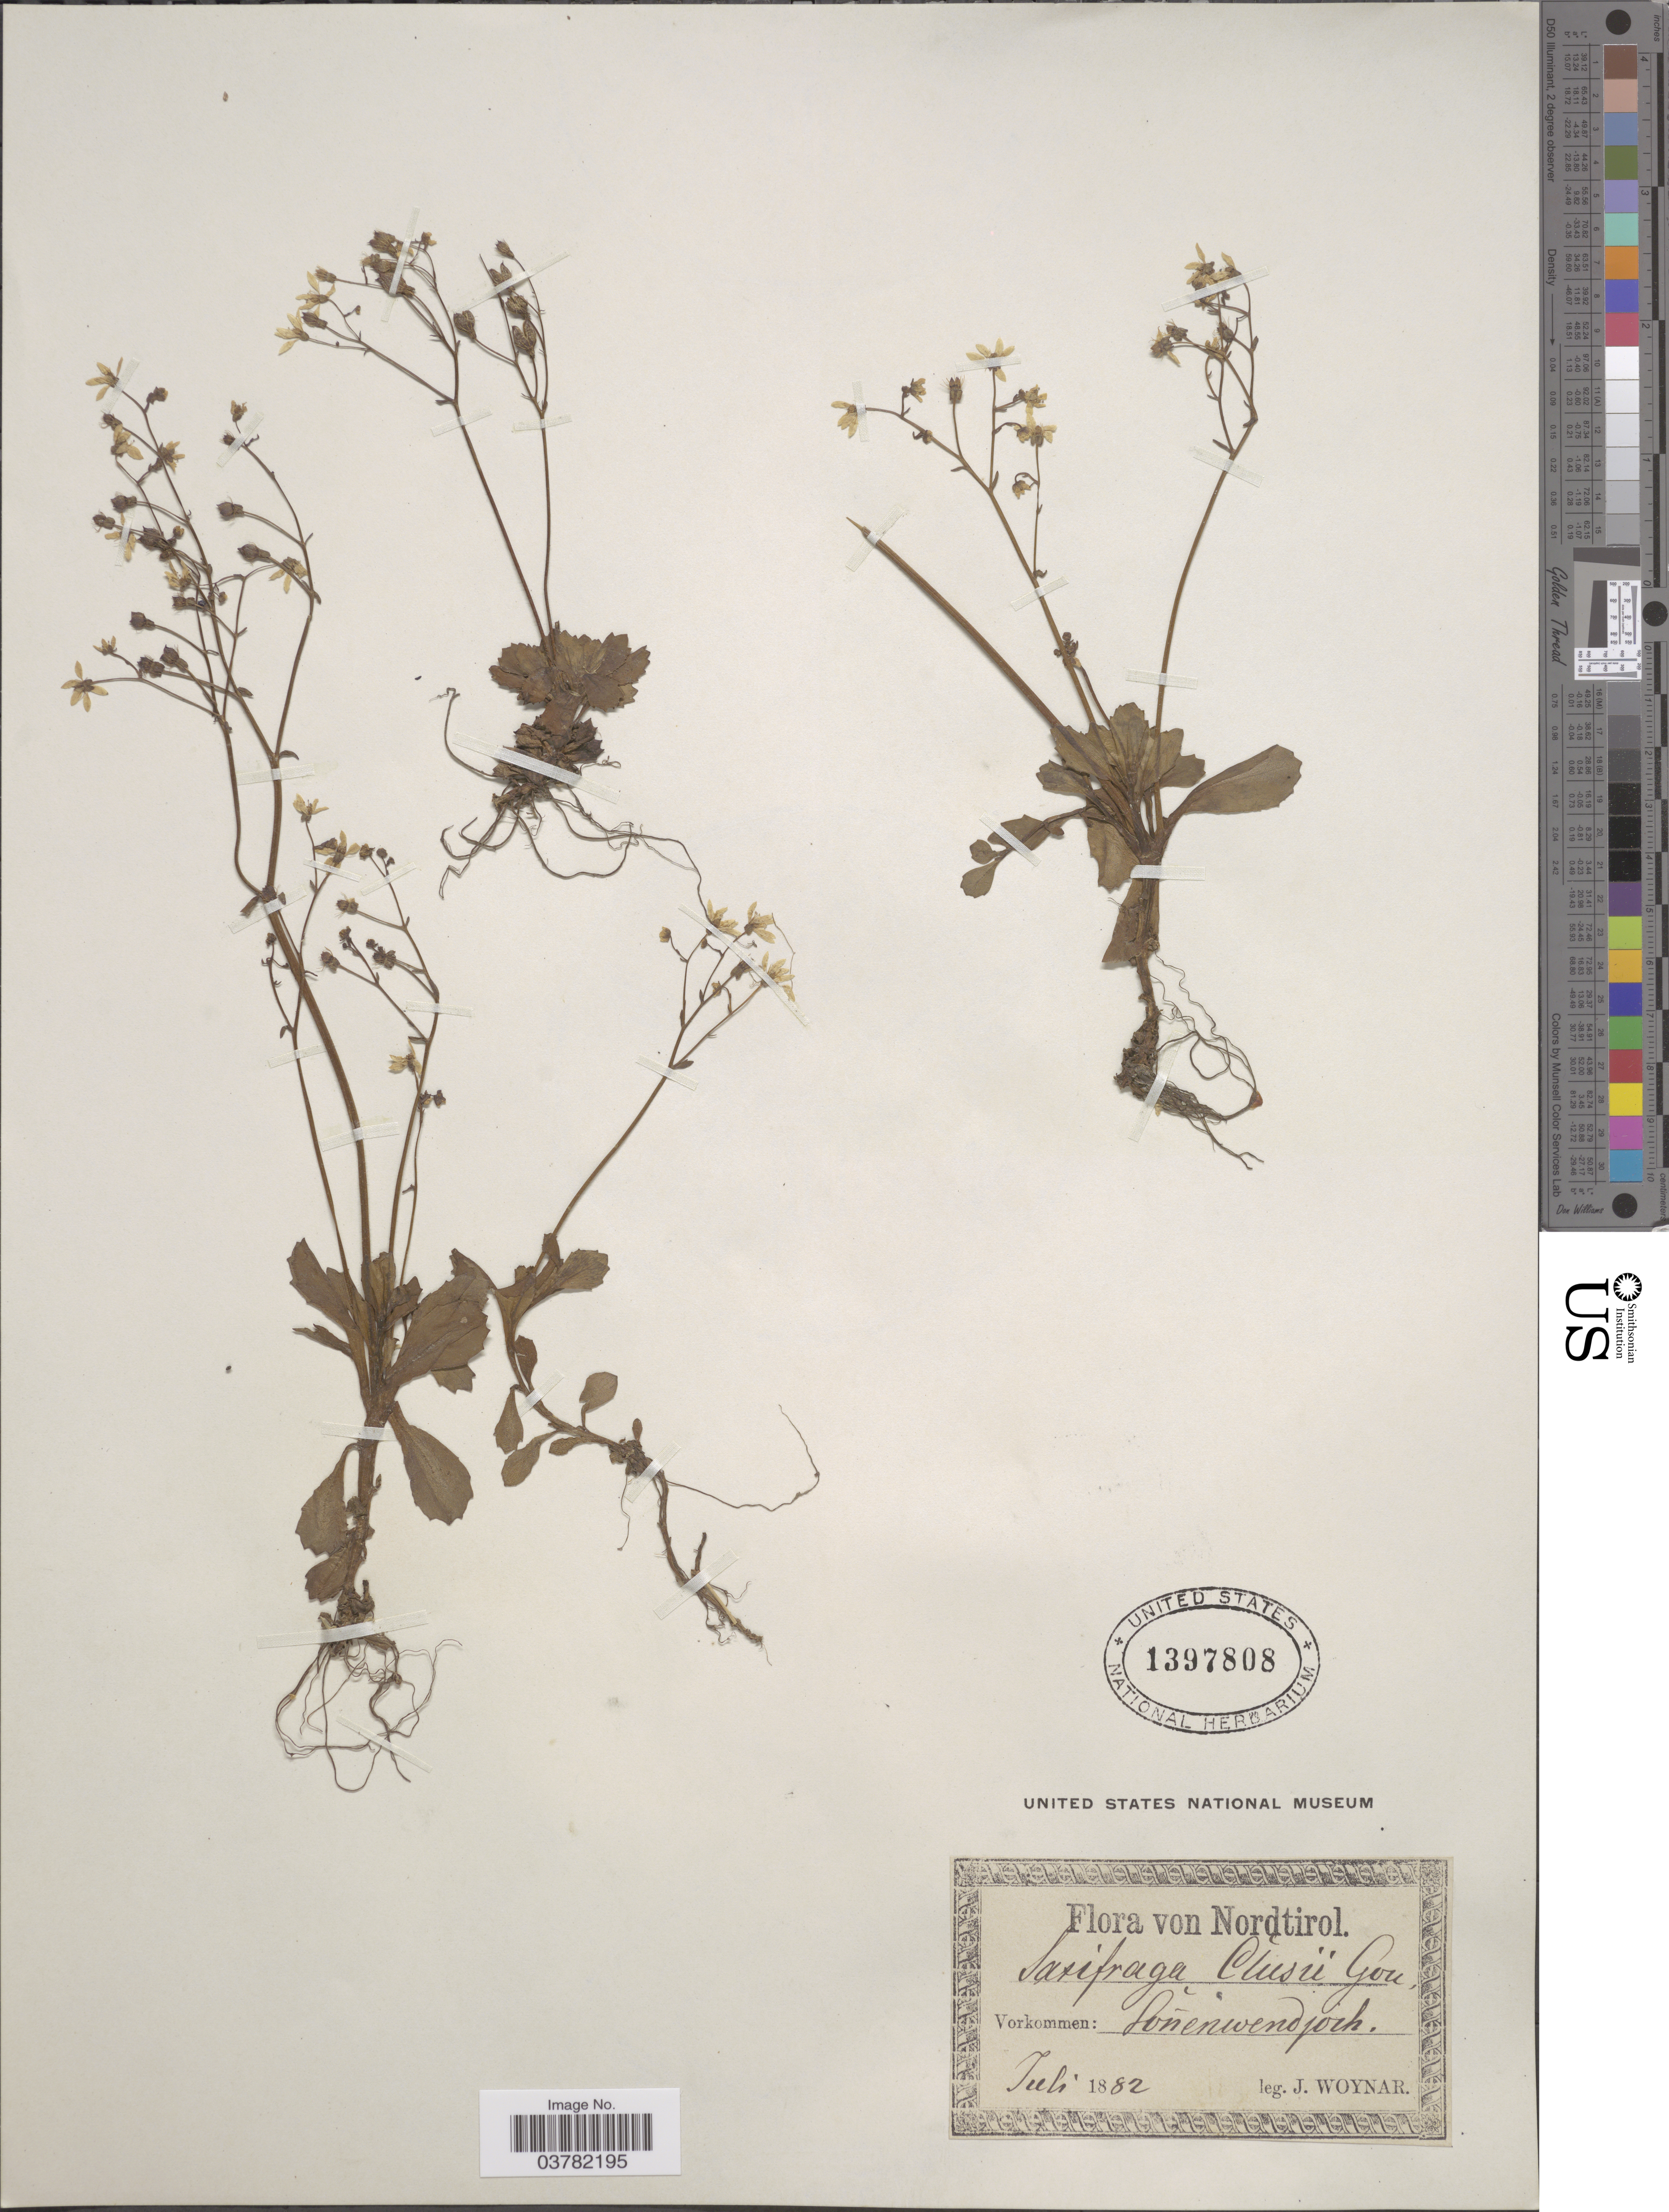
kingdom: Plantae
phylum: Tracheophyta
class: Magnoliopsida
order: Saxifragales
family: Saxifragaceae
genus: Micranthes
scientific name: Micranthes clusii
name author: (Gouan) Fern. Prieto et al.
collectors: J. Woynar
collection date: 1882-07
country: Austria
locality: Nordtirol. Vorkommen: Sonnenwendjoch.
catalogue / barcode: US 1397808